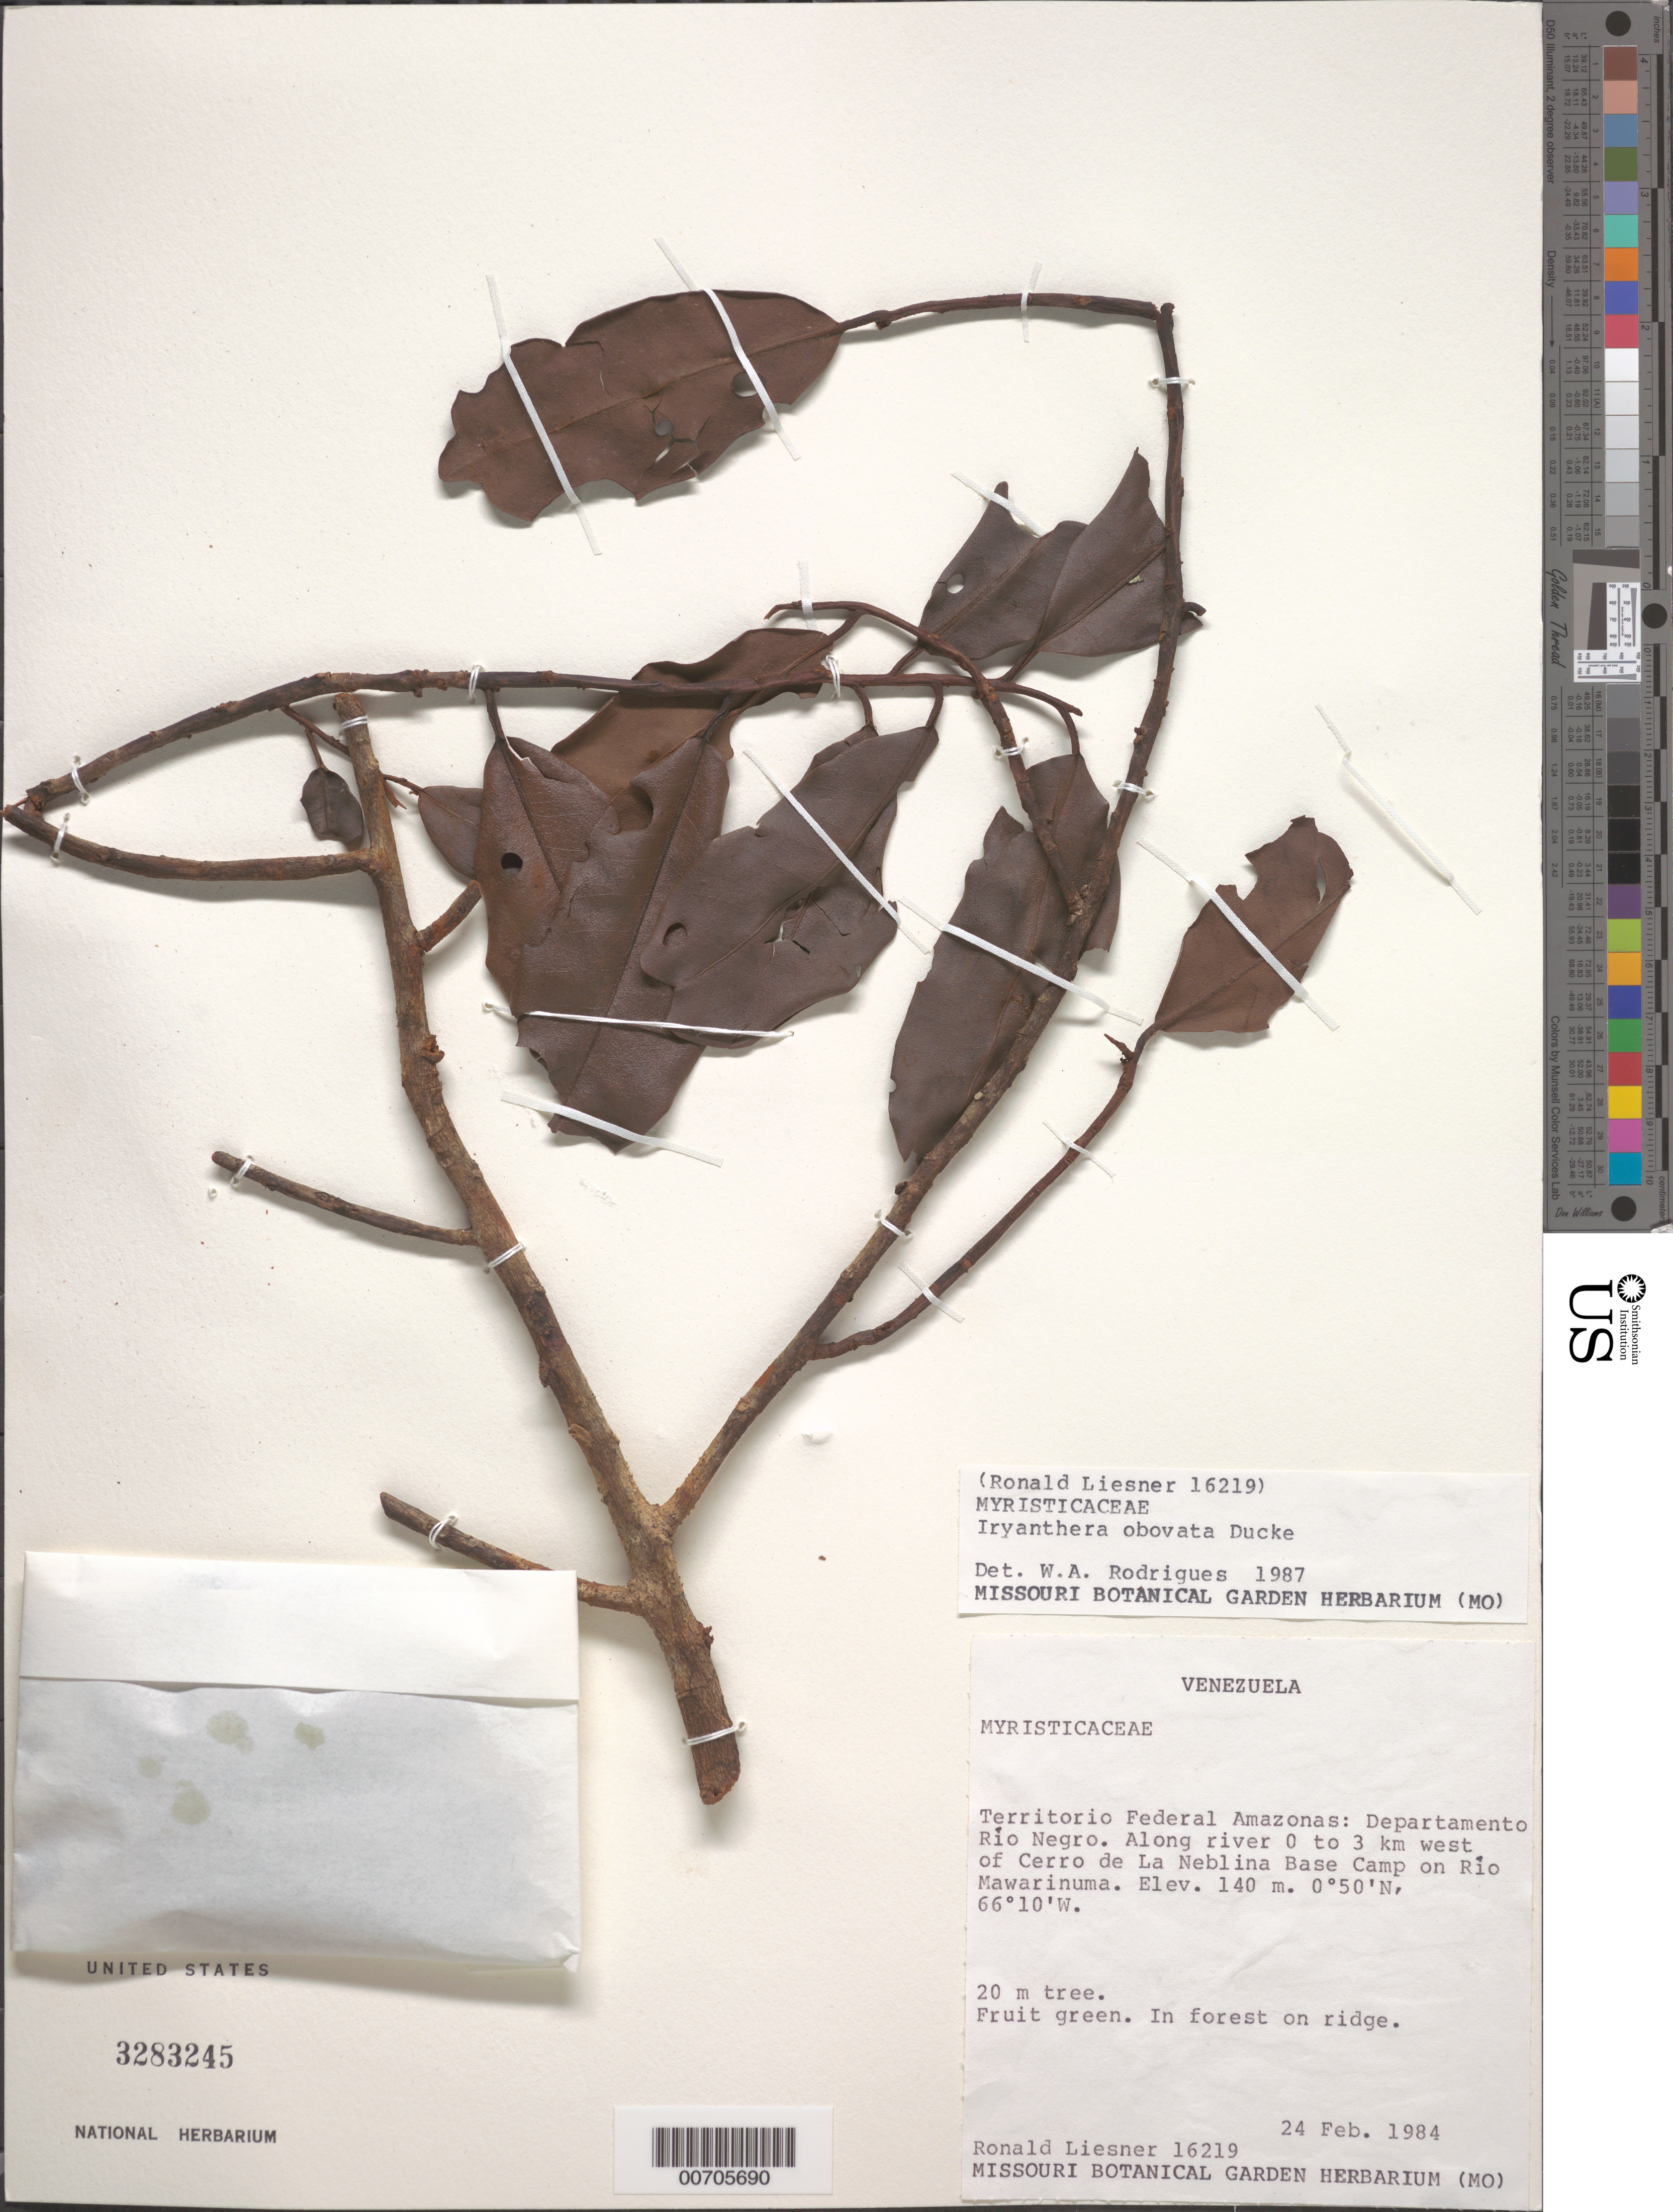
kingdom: Plantae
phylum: Tracheophyta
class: Magnoliopsida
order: Magnoliales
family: Myristicaceae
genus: Iryanthera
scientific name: Iryanthera obovata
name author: Ducke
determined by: Rodrigues, W. A.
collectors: R. L. Liesner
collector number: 16219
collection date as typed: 24-Feb-84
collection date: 1984-02-24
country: Venezuela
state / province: Amazonas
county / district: Río Negro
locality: Río Mawarinuma, 0-3 km W of Cerro de La Neblina Base Camp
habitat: Forest on ridge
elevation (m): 140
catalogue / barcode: US 3283245